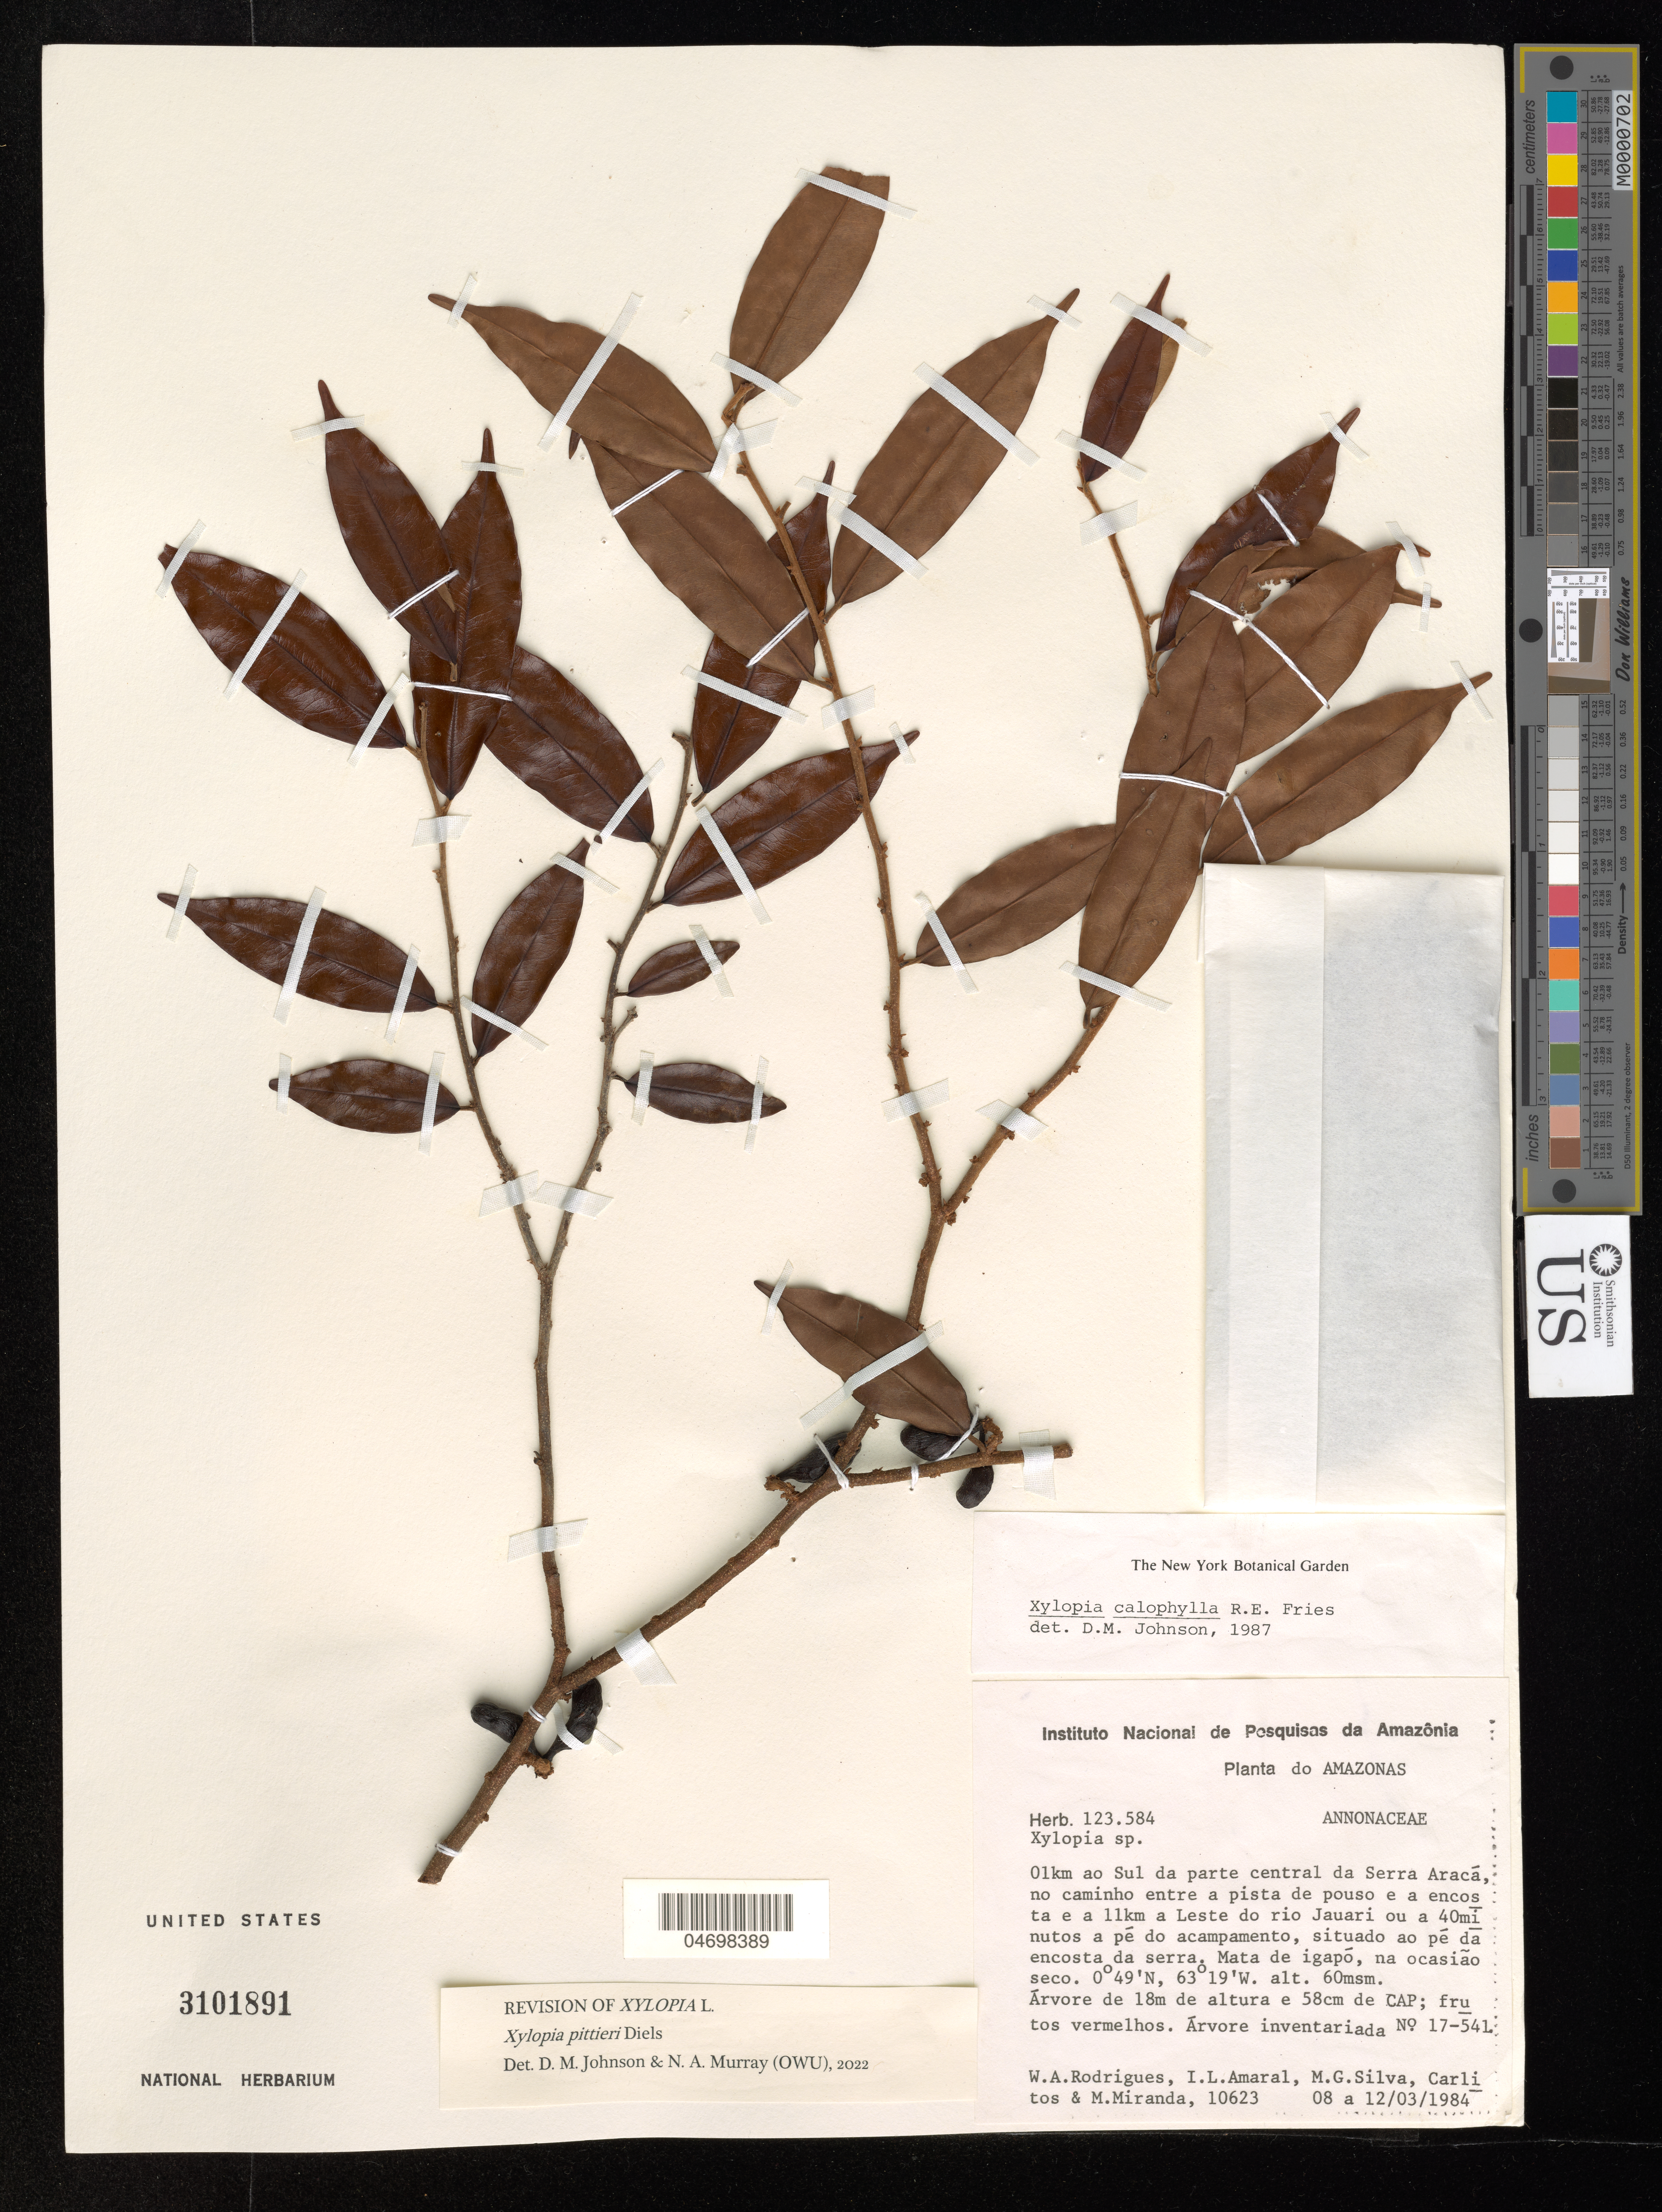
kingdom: Plantae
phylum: Tracheophyta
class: Magnoliopsida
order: Magnoliales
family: Annonaceae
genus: Xylopia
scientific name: Xylopia pittieri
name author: Diels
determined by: Johnson, D. M.; Murray, N. A.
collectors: W. A. Rodrigues, I. L. Amaral, M. G. Silva, -- Carlitos & M. Miranda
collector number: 10623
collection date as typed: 08 Mar 1984 to 12 Mar 1984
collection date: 1984-03-08/1984-03-12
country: Brazil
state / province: Amazonas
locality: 1 km ao sul da parte central da Serra Aracá no caminho entre a pista de pouso e a encosta e a 11 km a Leste do rio Jauari ou a 40 minutos a pé do acampmento, situado ao pé da encosta da serra.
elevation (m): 60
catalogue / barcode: US 3101891